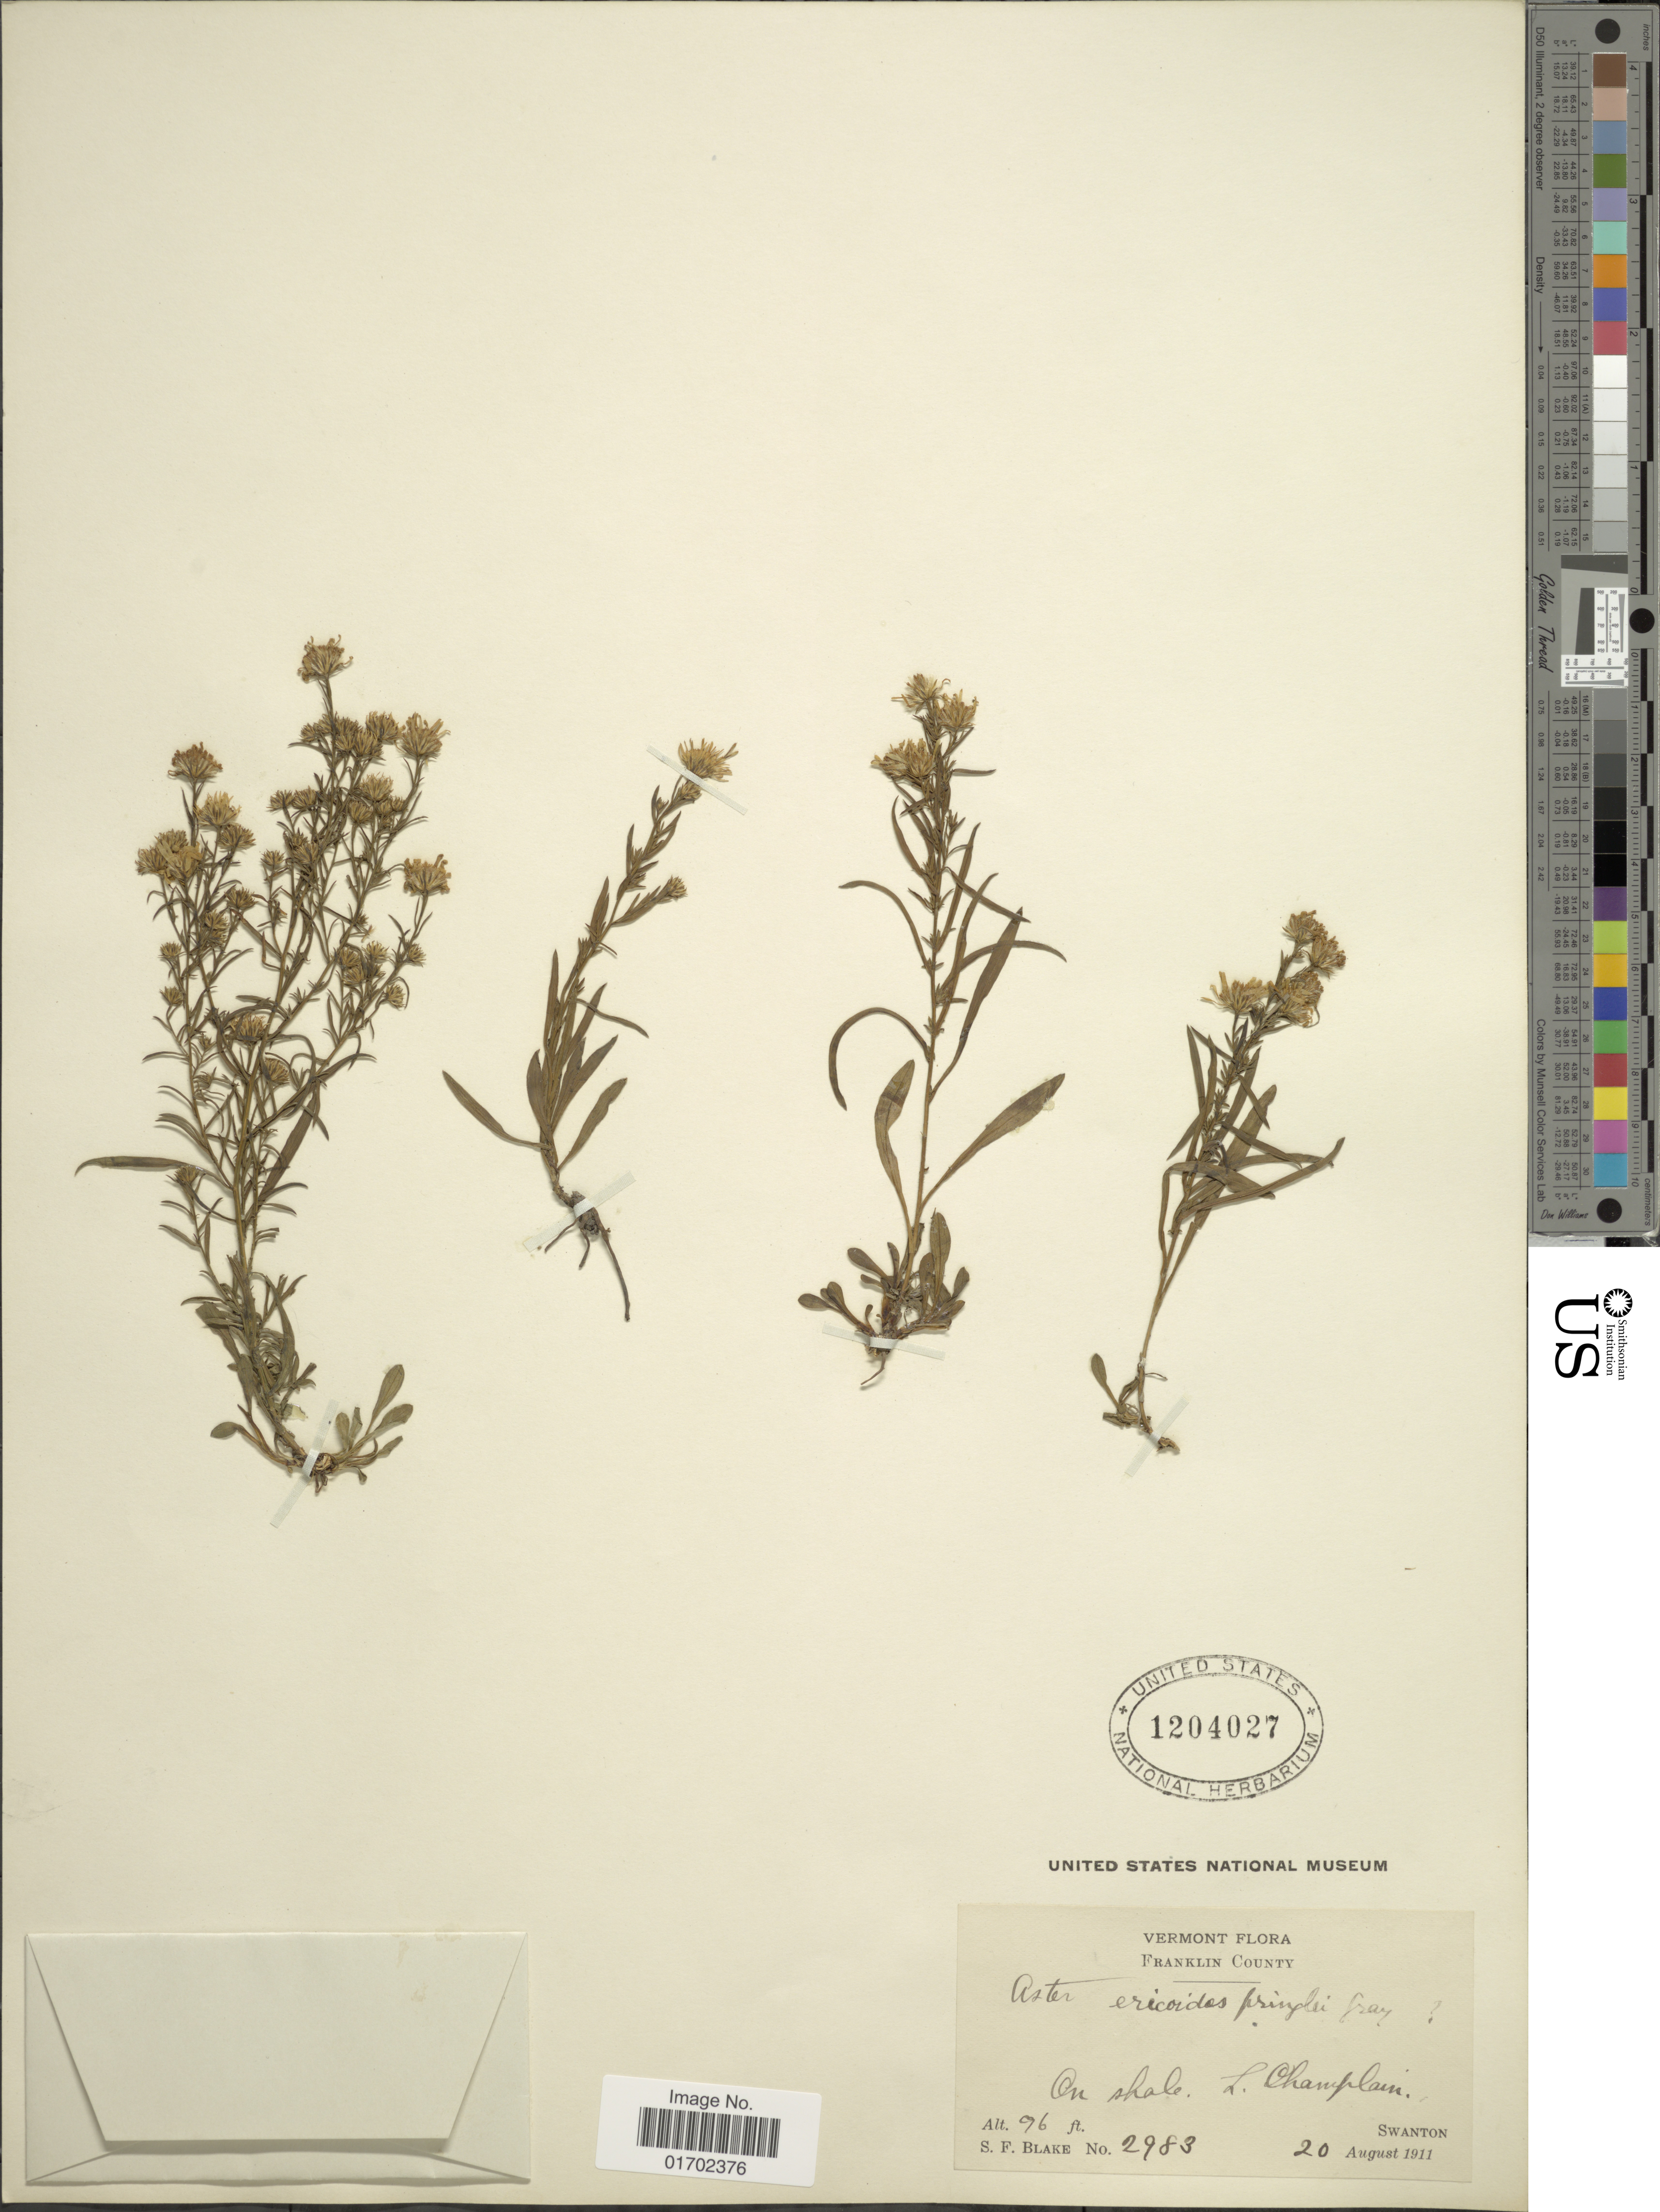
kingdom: Plantae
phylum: Tracheophyta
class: Magnoliopsida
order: Asterales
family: Asteraceae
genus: Symphyotrichum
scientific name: Symphyotrichum pilosum var. pringlei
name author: (A. Gray) G.L. Nesom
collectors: S. Blake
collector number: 2983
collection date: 1911-08-20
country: United States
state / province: Vermont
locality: Vermont. Franklin County. On shale. L. Champlain. Swanton.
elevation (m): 29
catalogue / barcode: US 1204027